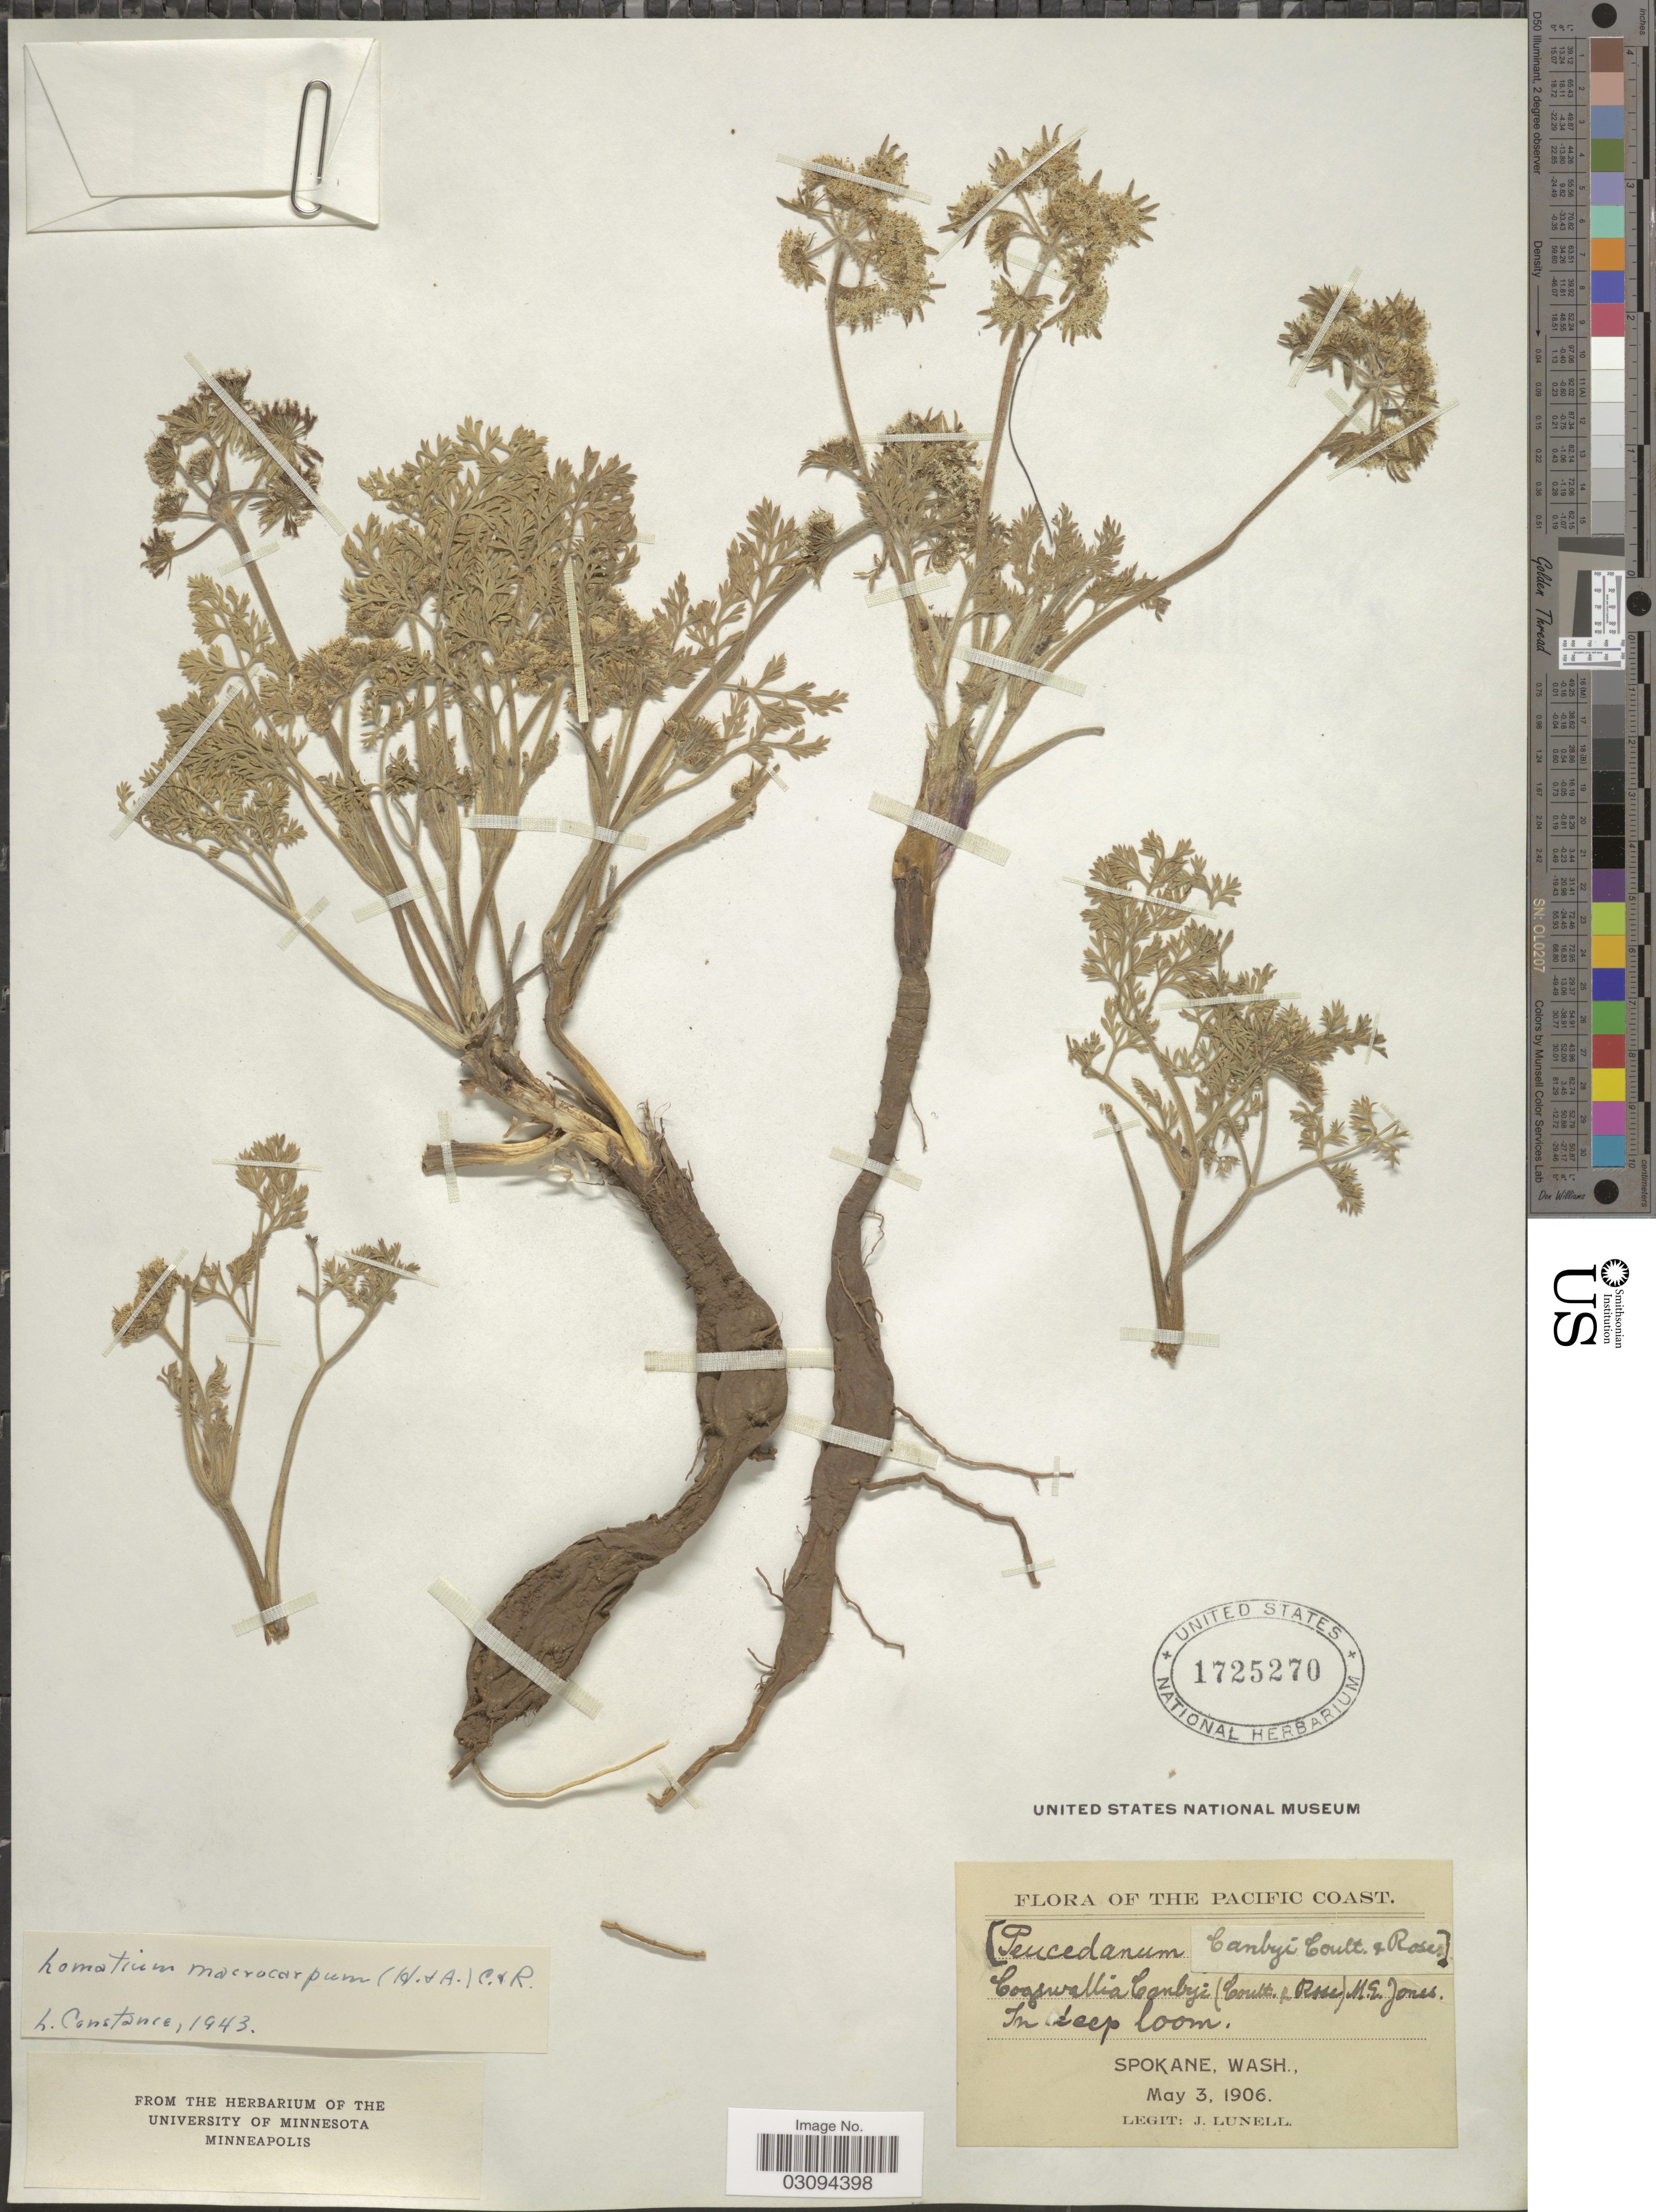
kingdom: Plantae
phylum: Tracheophyta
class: Magnoliopsida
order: Apiales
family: Apiaceae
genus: Lomatium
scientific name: Lomatium macrocarpum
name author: (Hook. et al.) J.M. Coult. & Rose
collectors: J. Lunell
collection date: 1906-05-03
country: United States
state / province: Washington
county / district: Spokane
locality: Pacific Coast. Spokane, Wash.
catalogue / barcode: US 1725270